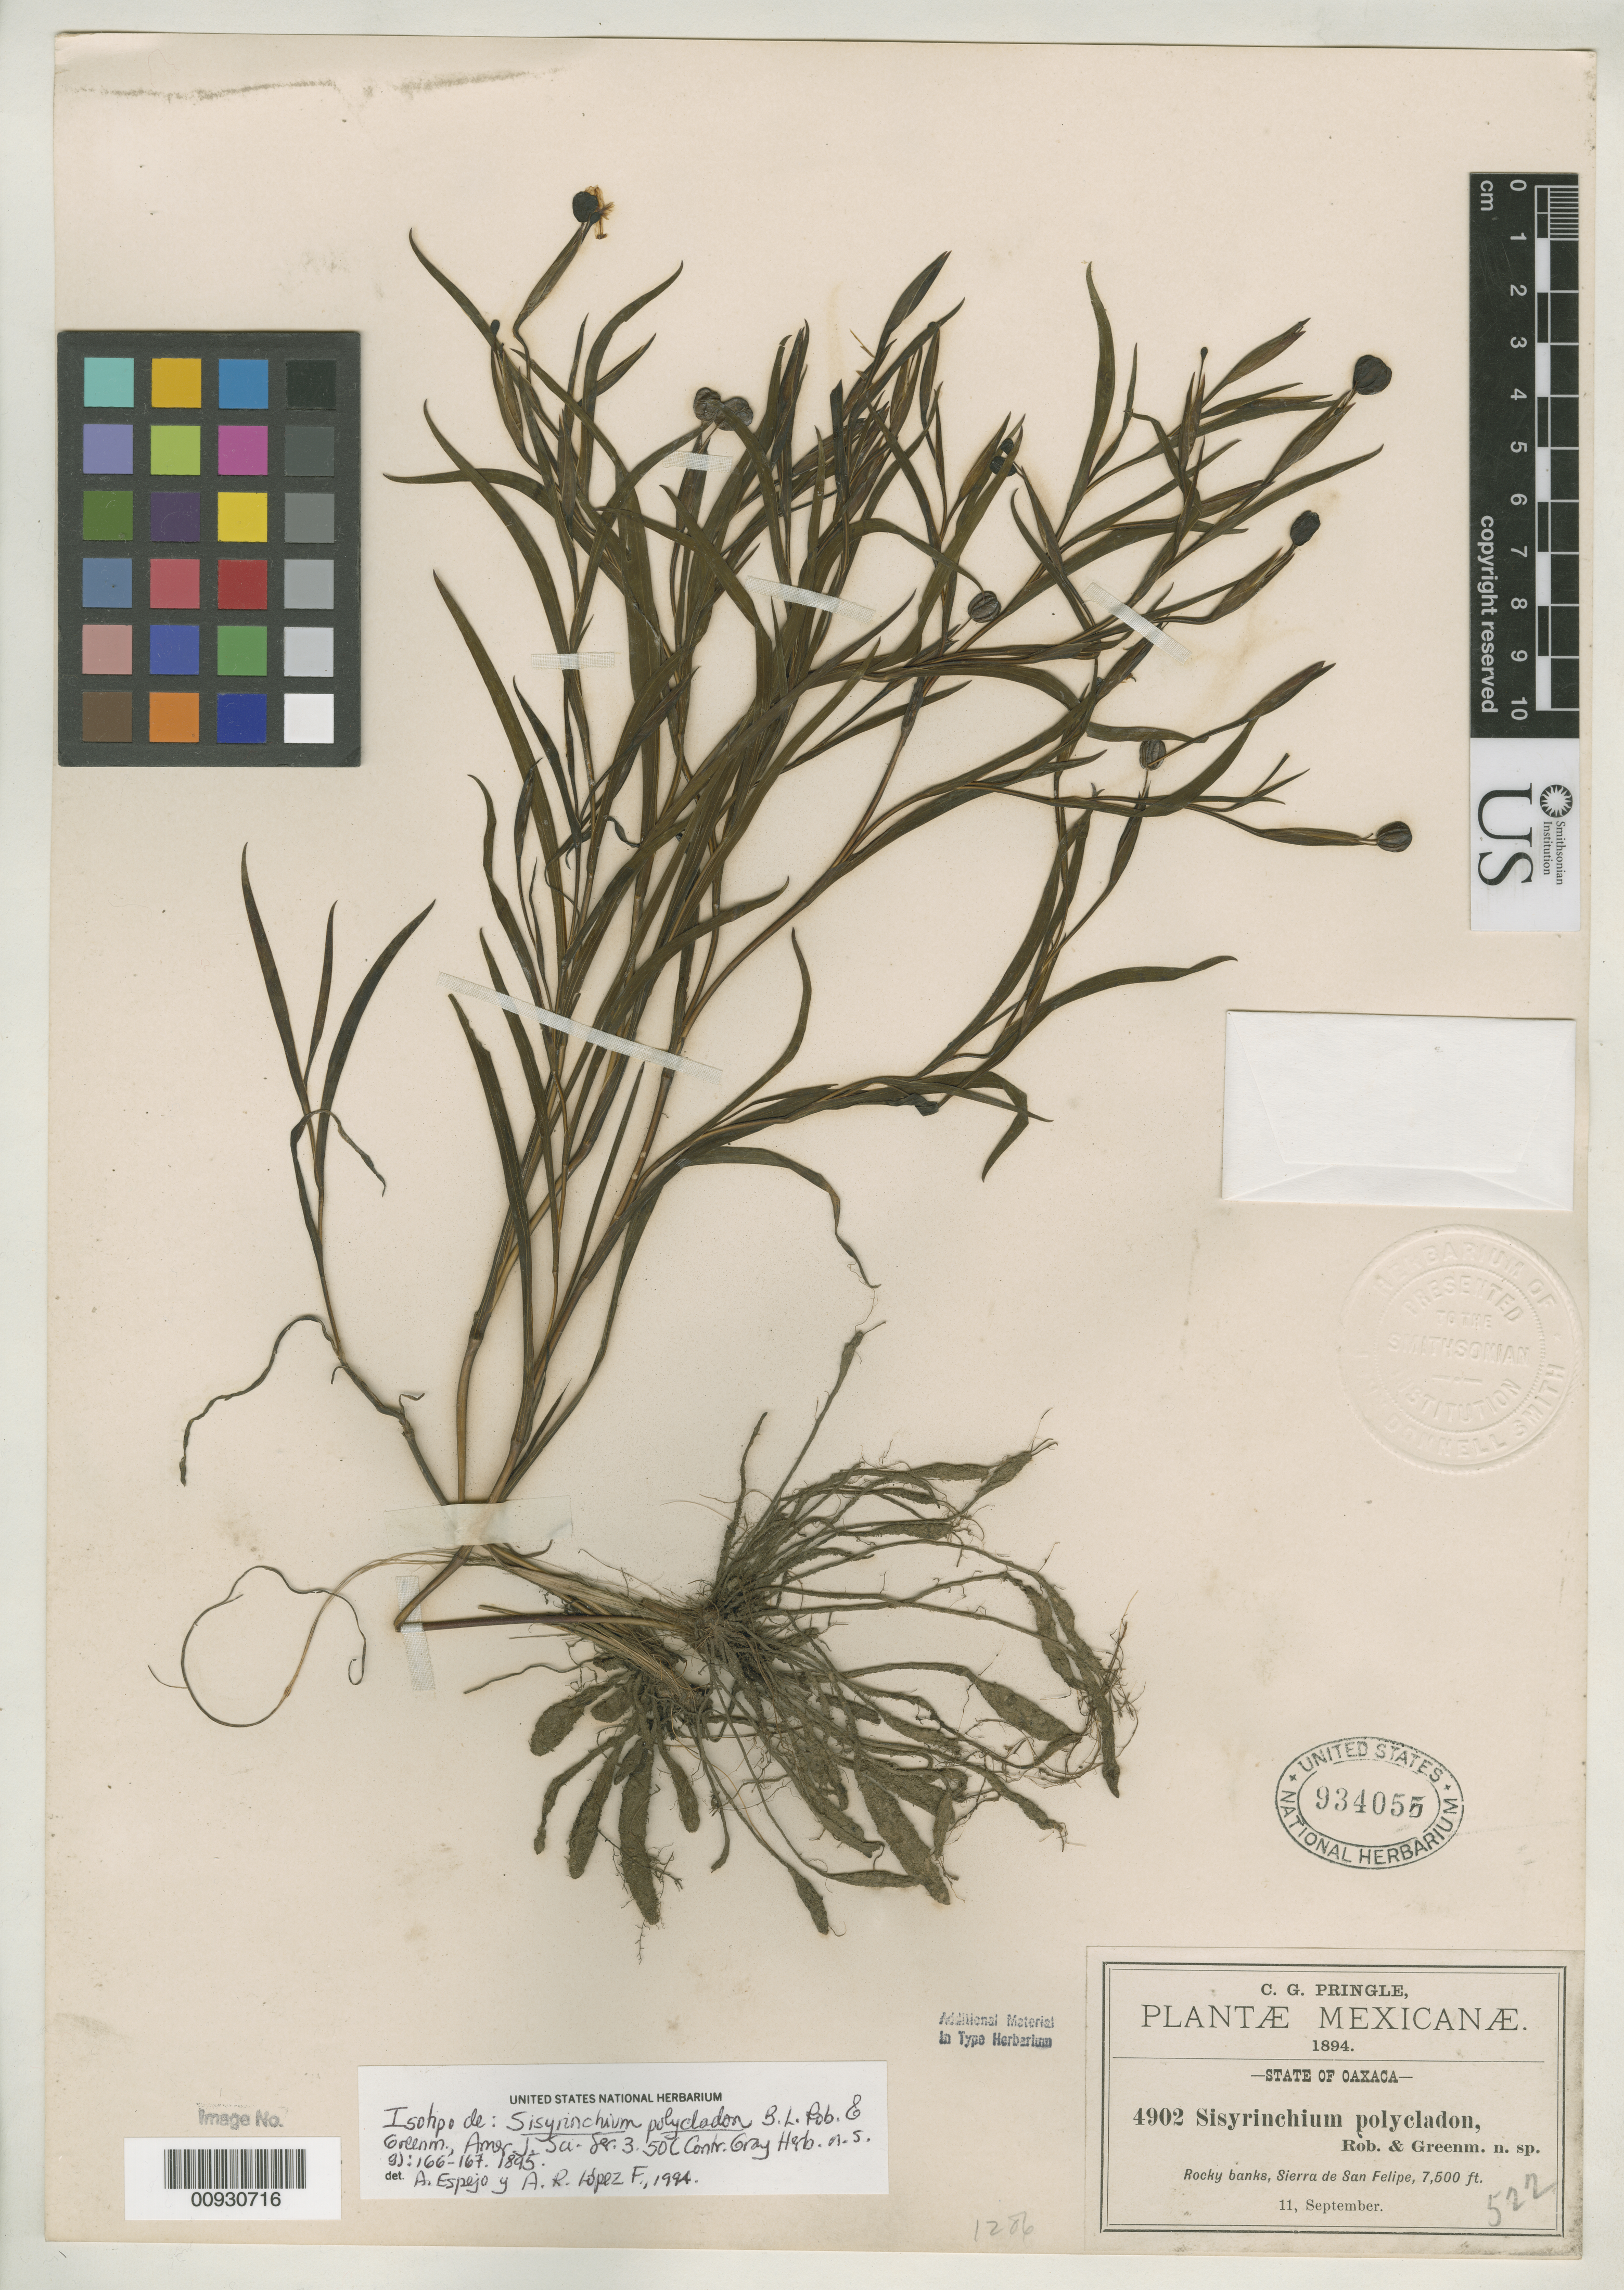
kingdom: Plantae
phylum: Tracheophyta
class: Liliopsida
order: Asparagales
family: Iridaceae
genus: Sisyrinchium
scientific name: Sisyrinchium polycladum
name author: B.L. Rob. & Greenm.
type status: Isotype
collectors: C. G. Pringle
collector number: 4902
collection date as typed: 11 Sep 1894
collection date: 1894-09-11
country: Mexico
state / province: Oaxaca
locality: Sierra de San Felipe.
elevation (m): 2286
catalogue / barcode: US 934055